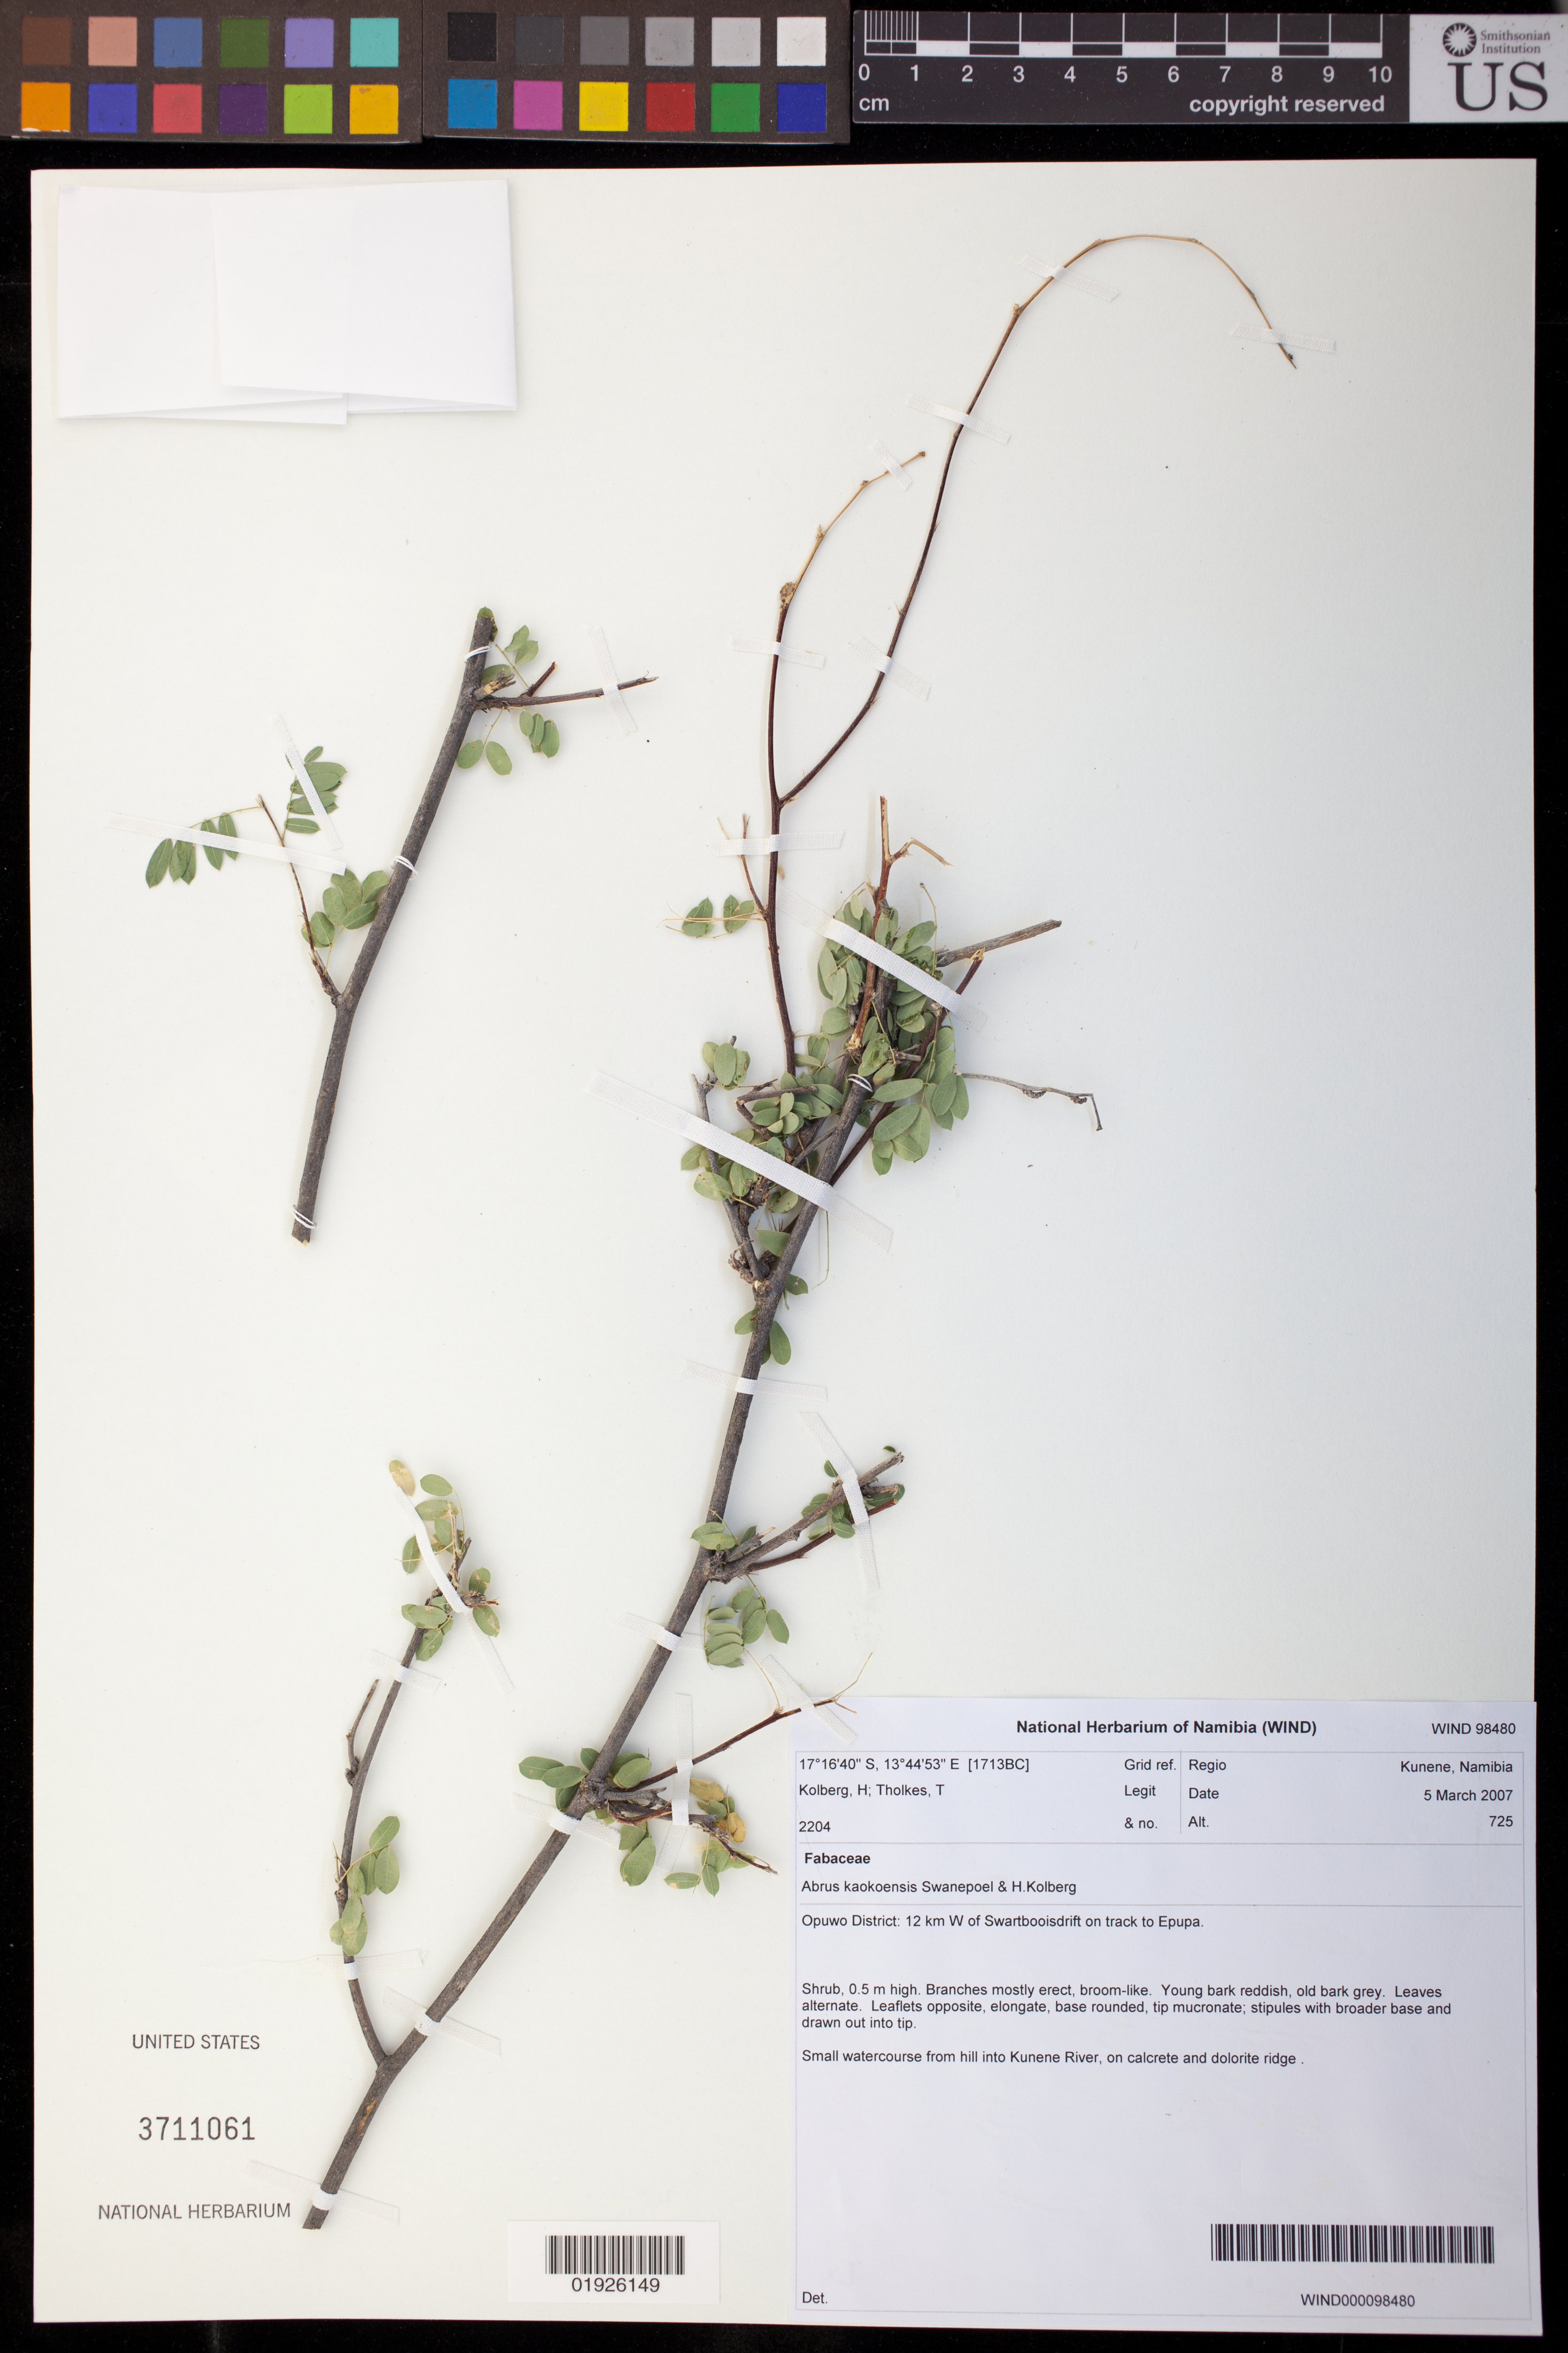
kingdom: Plantae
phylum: Tracheophyta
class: Magnoliopsida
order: Fabales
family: Fabaceae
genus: Abrus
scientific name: Abrus kaokoensis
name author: Swanepoel & Kolberg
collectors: H. H. Kolberg & T. Tholkes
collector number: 2204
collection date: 2007-03-05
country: Namibia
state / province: Kunene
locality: Opuwo District: 12 km W of Swartbooisdrift on track to Epupa.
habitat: Small watercourse from hill into Kunene River, on calcrete and dolorite ridge.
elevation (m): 725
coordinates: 17 16 40 S, 13 44 53 E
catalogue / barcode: US 3711061